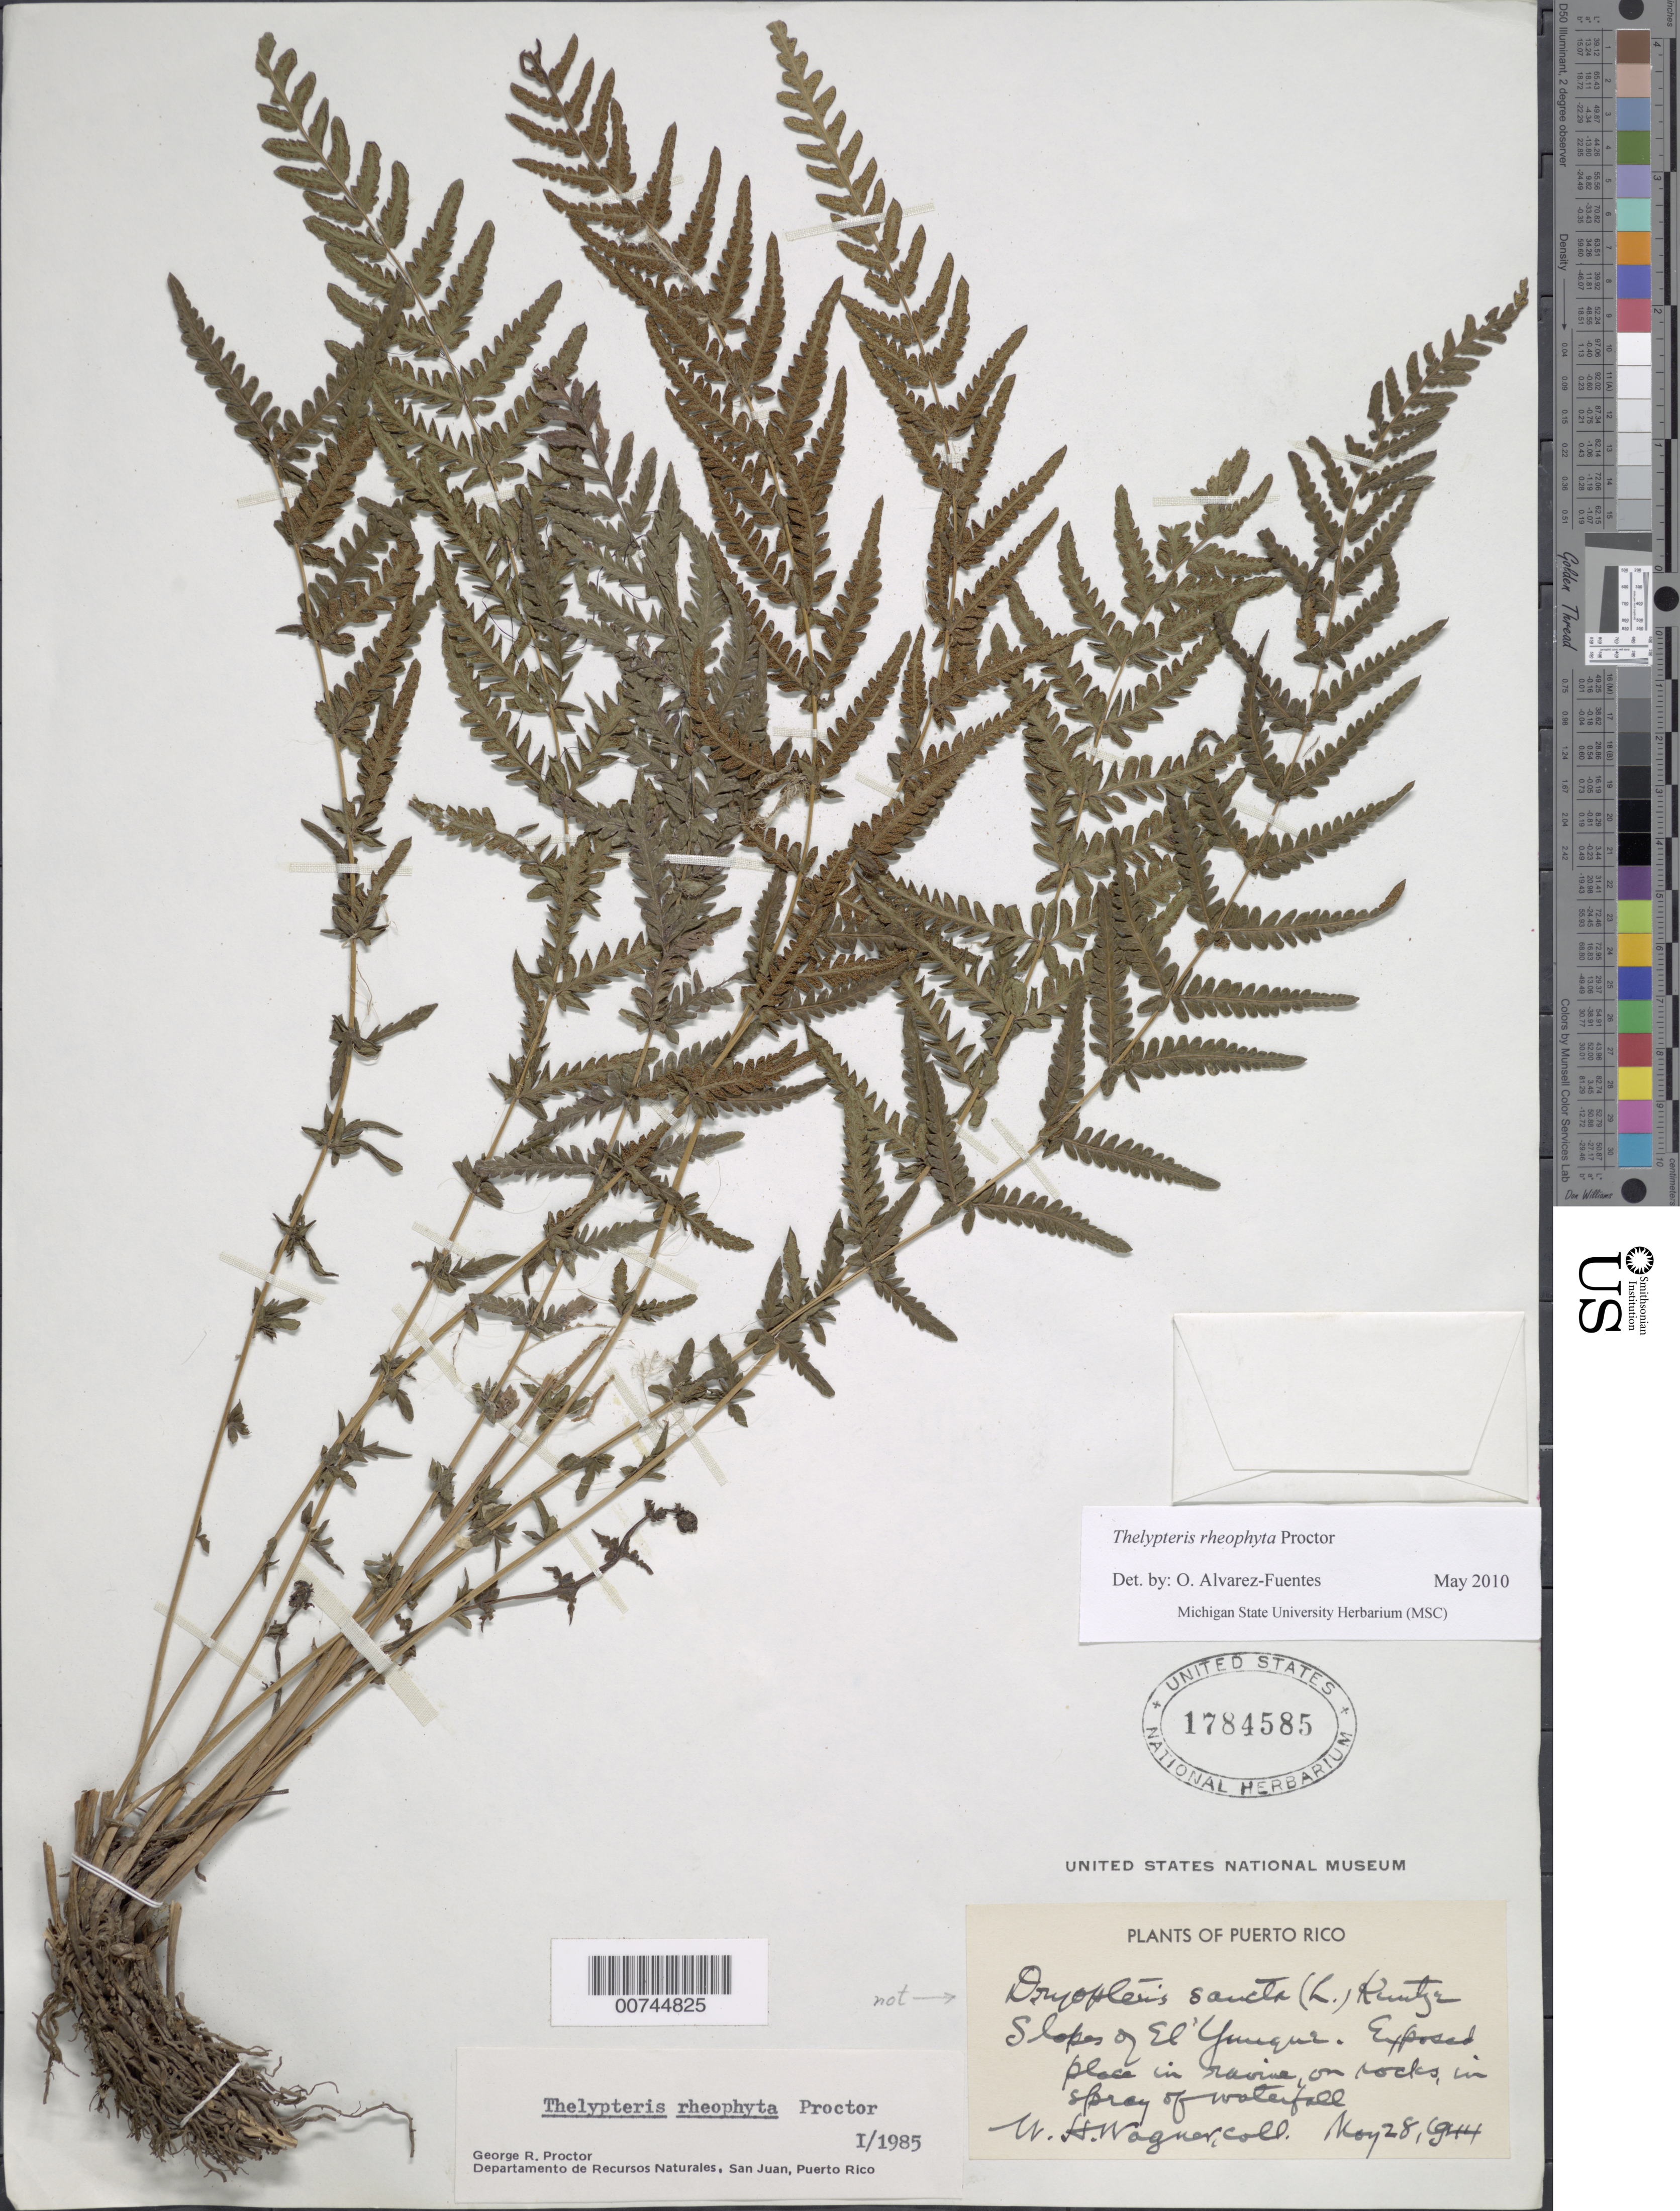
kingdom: Plantae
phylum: Tracheophyta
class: Polypodiopsida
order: Polypodiales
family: Thelypteridaceae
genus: Amauropelta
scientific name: Amauropelta rheophyta (Proctor) comb. nov., ined 2015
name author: (Proctor)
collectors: W. H. Wagner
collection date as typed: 28 May 1944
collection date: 1944-05-28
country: Puerto Rico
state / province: Río Grande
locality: Slopes of El Yunque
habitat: Exposed place in ravine, on rocks, in spray of waterfall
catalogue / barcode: US 1784585